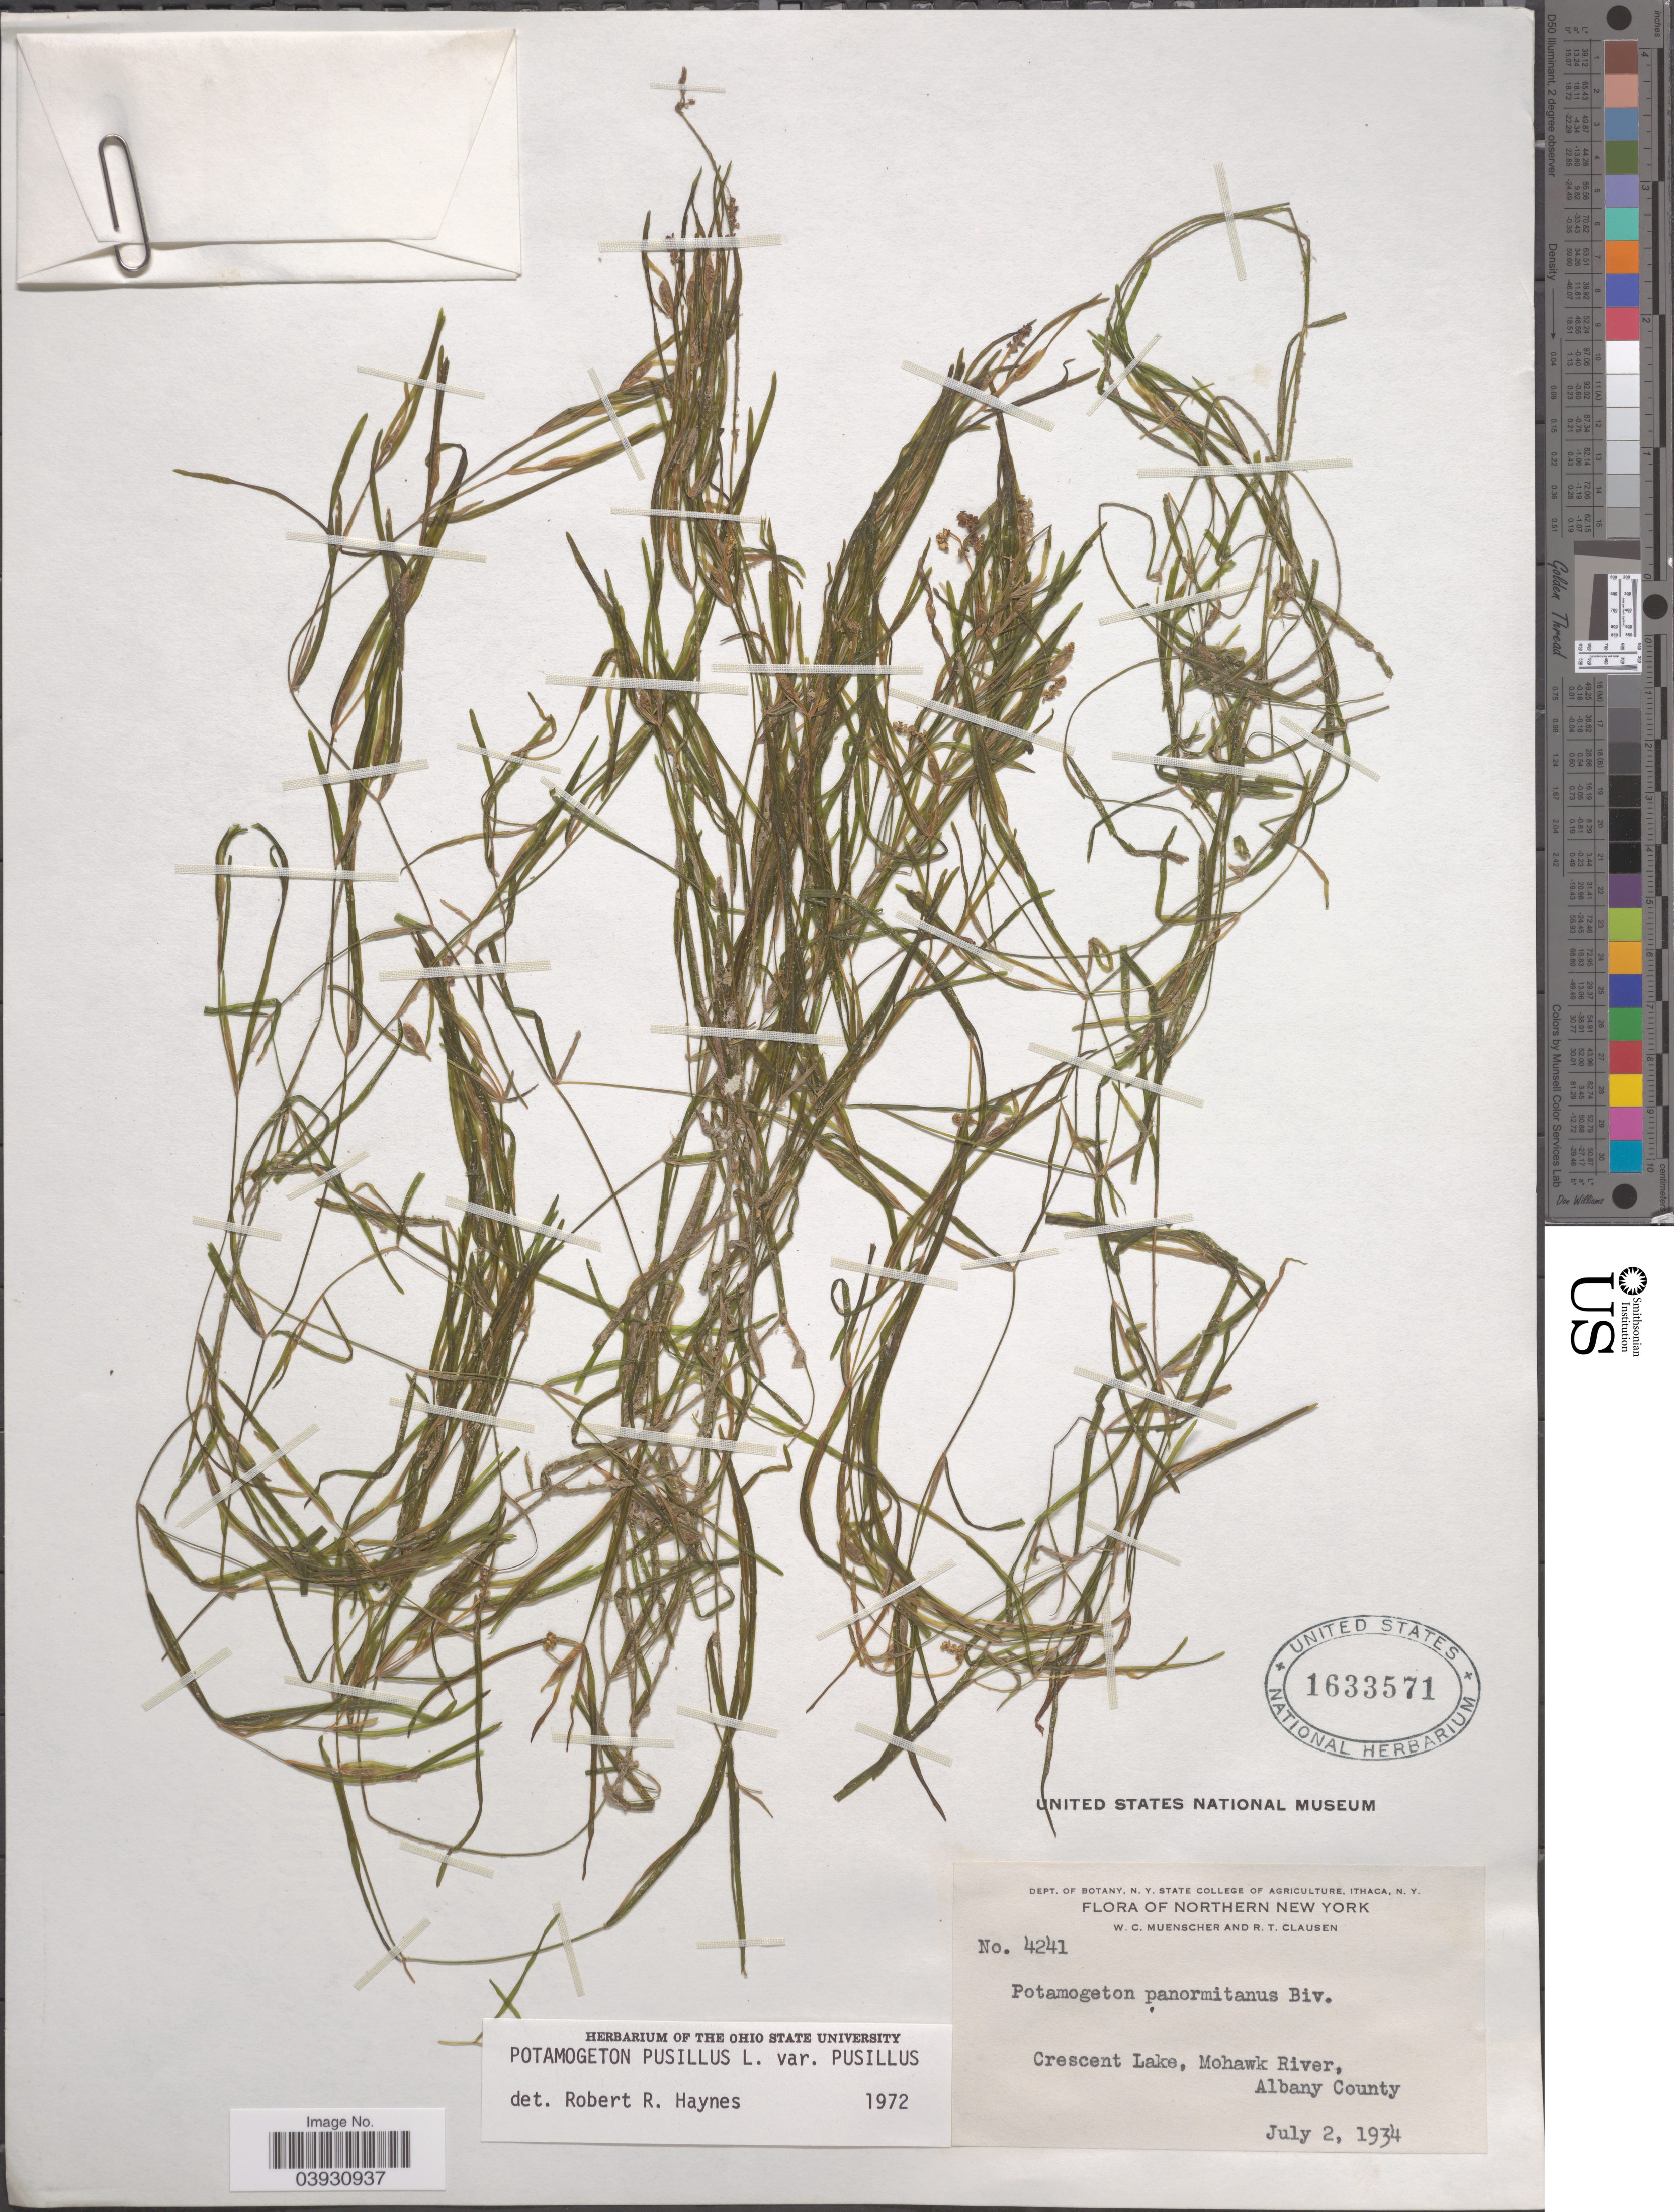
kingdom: Plantae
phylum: Tracheophyta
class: Liliopsida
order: Alismatales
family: Potamogetonaceae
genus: Potamogeton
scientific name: Potamogeton pusillus var. pusillus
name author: L.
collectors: W. Muenscher & R. T. Clausen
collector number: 4241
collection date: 1934-07-02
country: United States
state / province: New York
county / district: Albany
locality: Northern New York. Crescent Lake, Mohawk River, Albany County.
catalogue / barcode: US 1633571